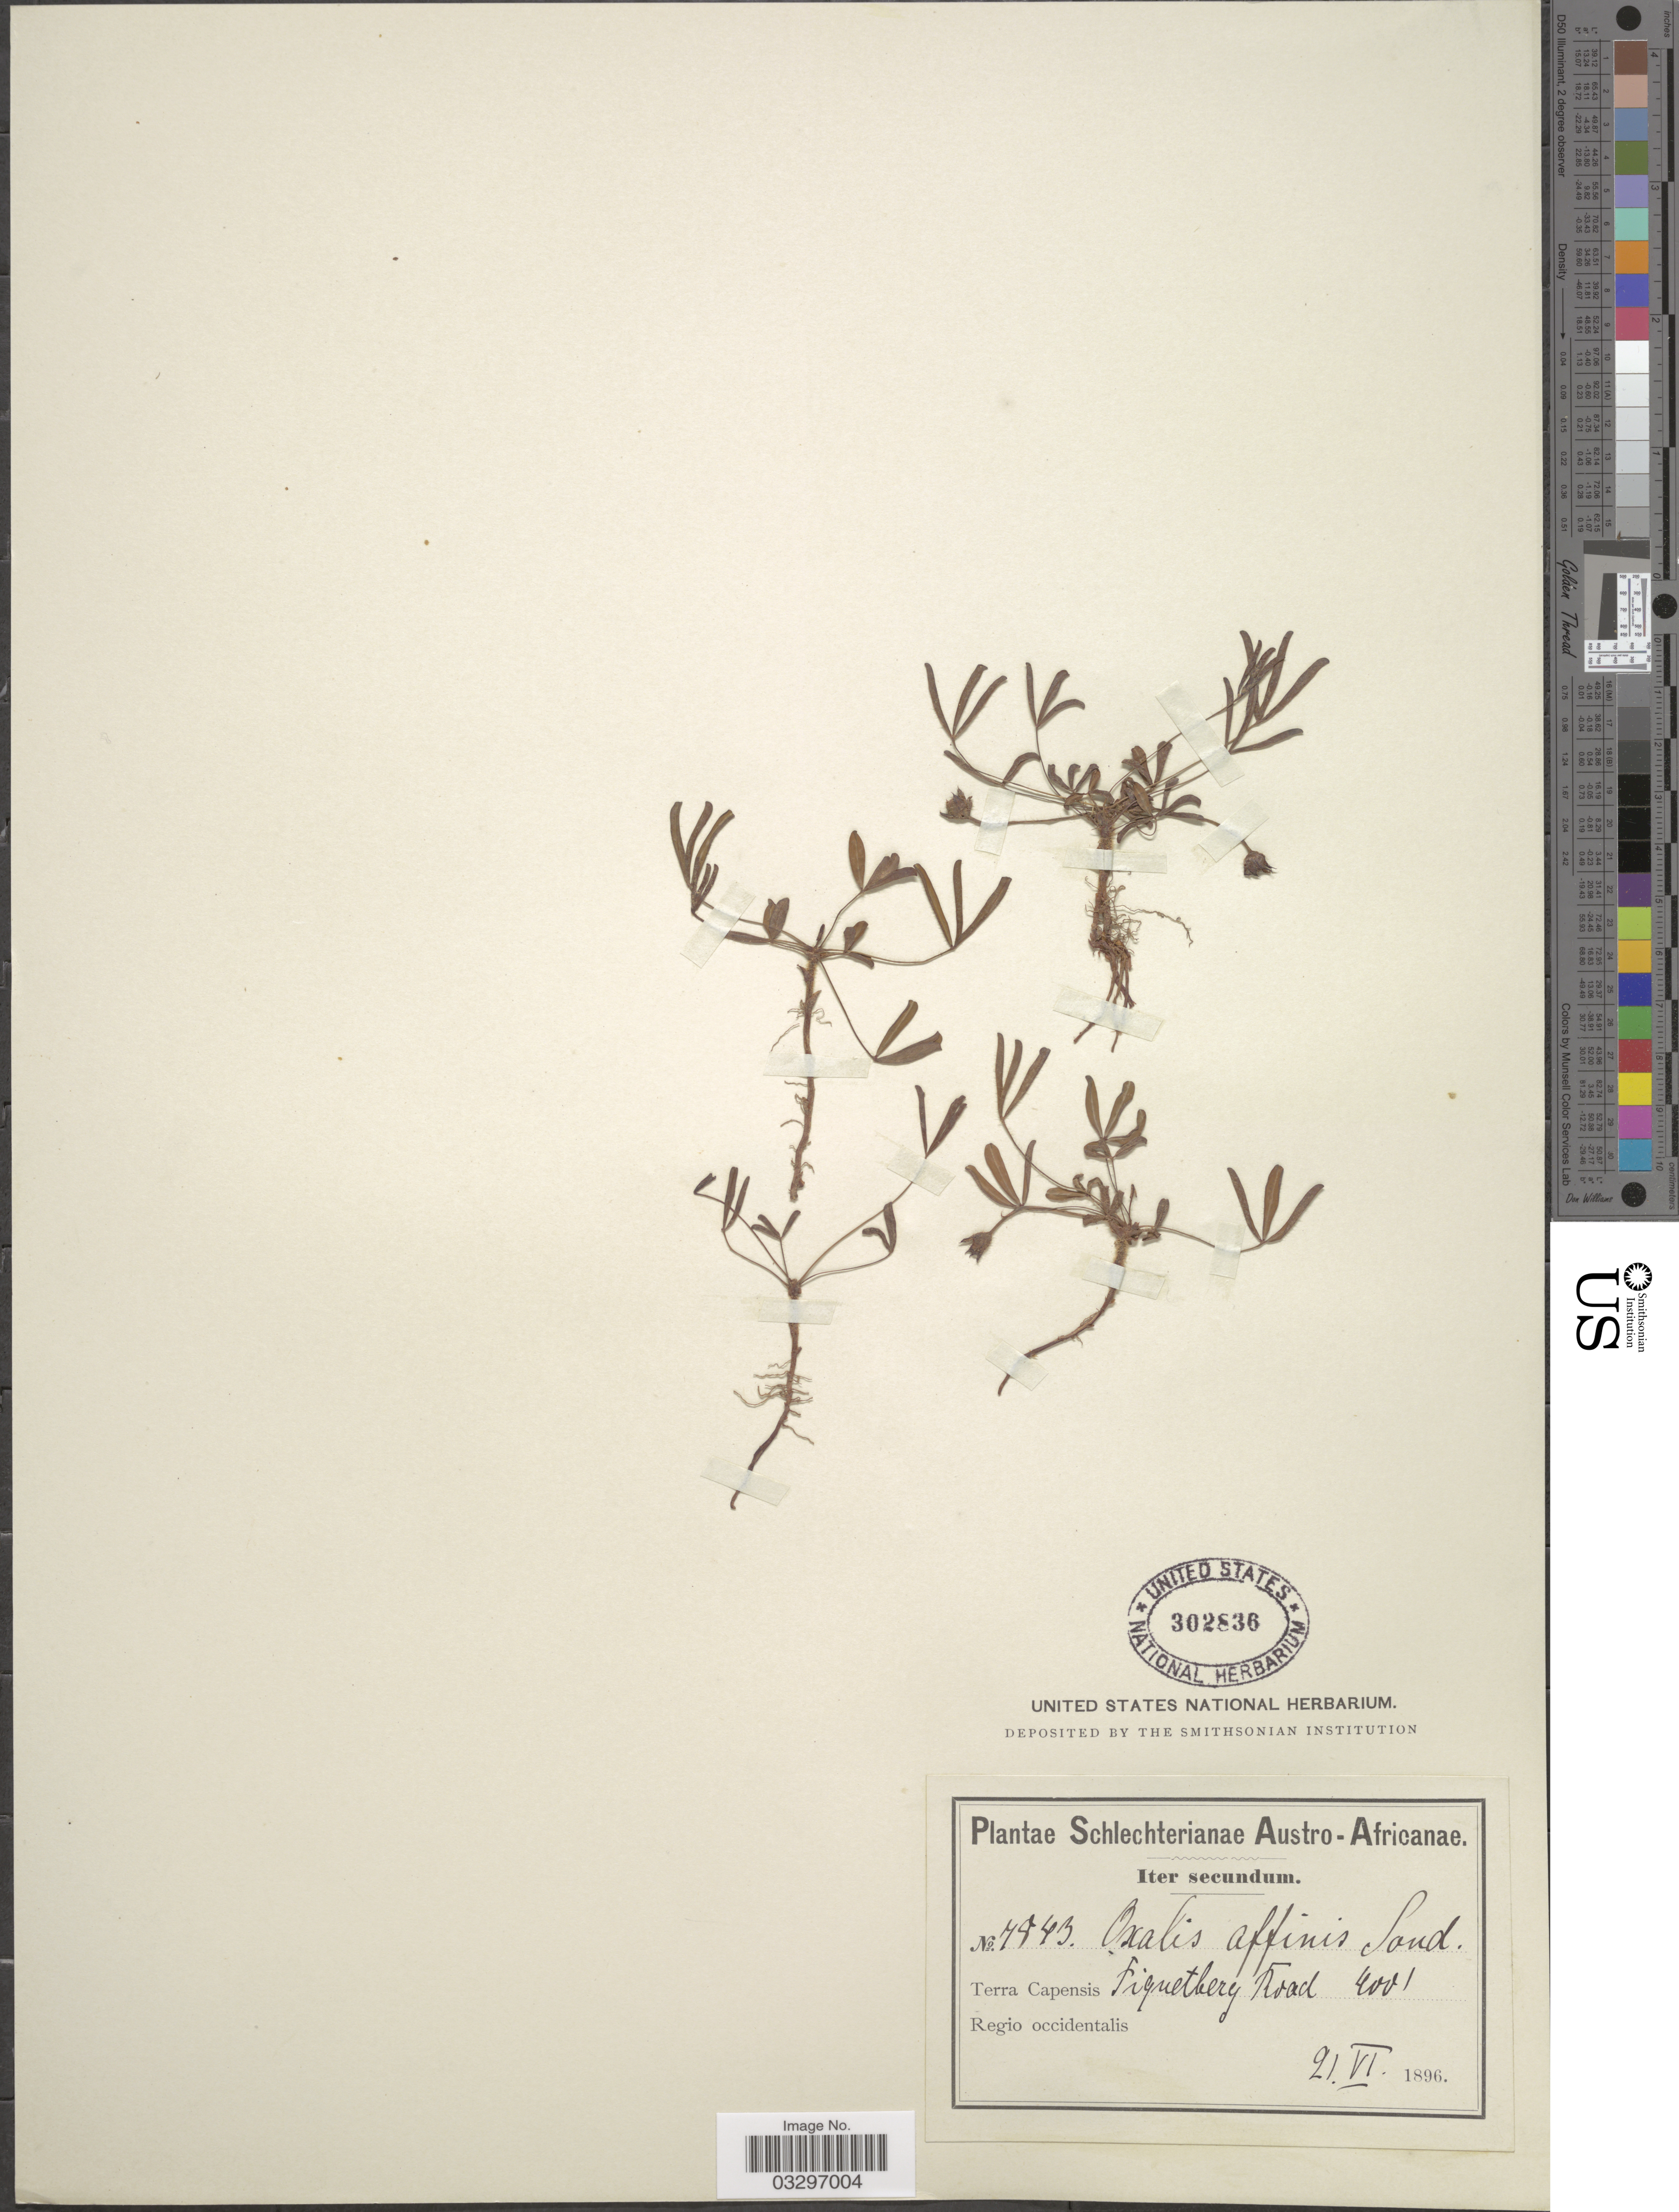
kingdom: Plantae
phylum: Tracheophyta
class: Magnoliopsida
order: Oxalidales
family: Oxalidaceae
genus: Oxalis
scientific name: Oxalis affinis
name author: Sond.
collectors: Schlechter, --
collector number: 7843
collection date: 1896-06-21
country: South Africa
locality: Austro-Africanae, Terra Capensis Piquetberg. Road, Regio occidentalis.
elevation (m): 122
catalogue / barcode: US 302836